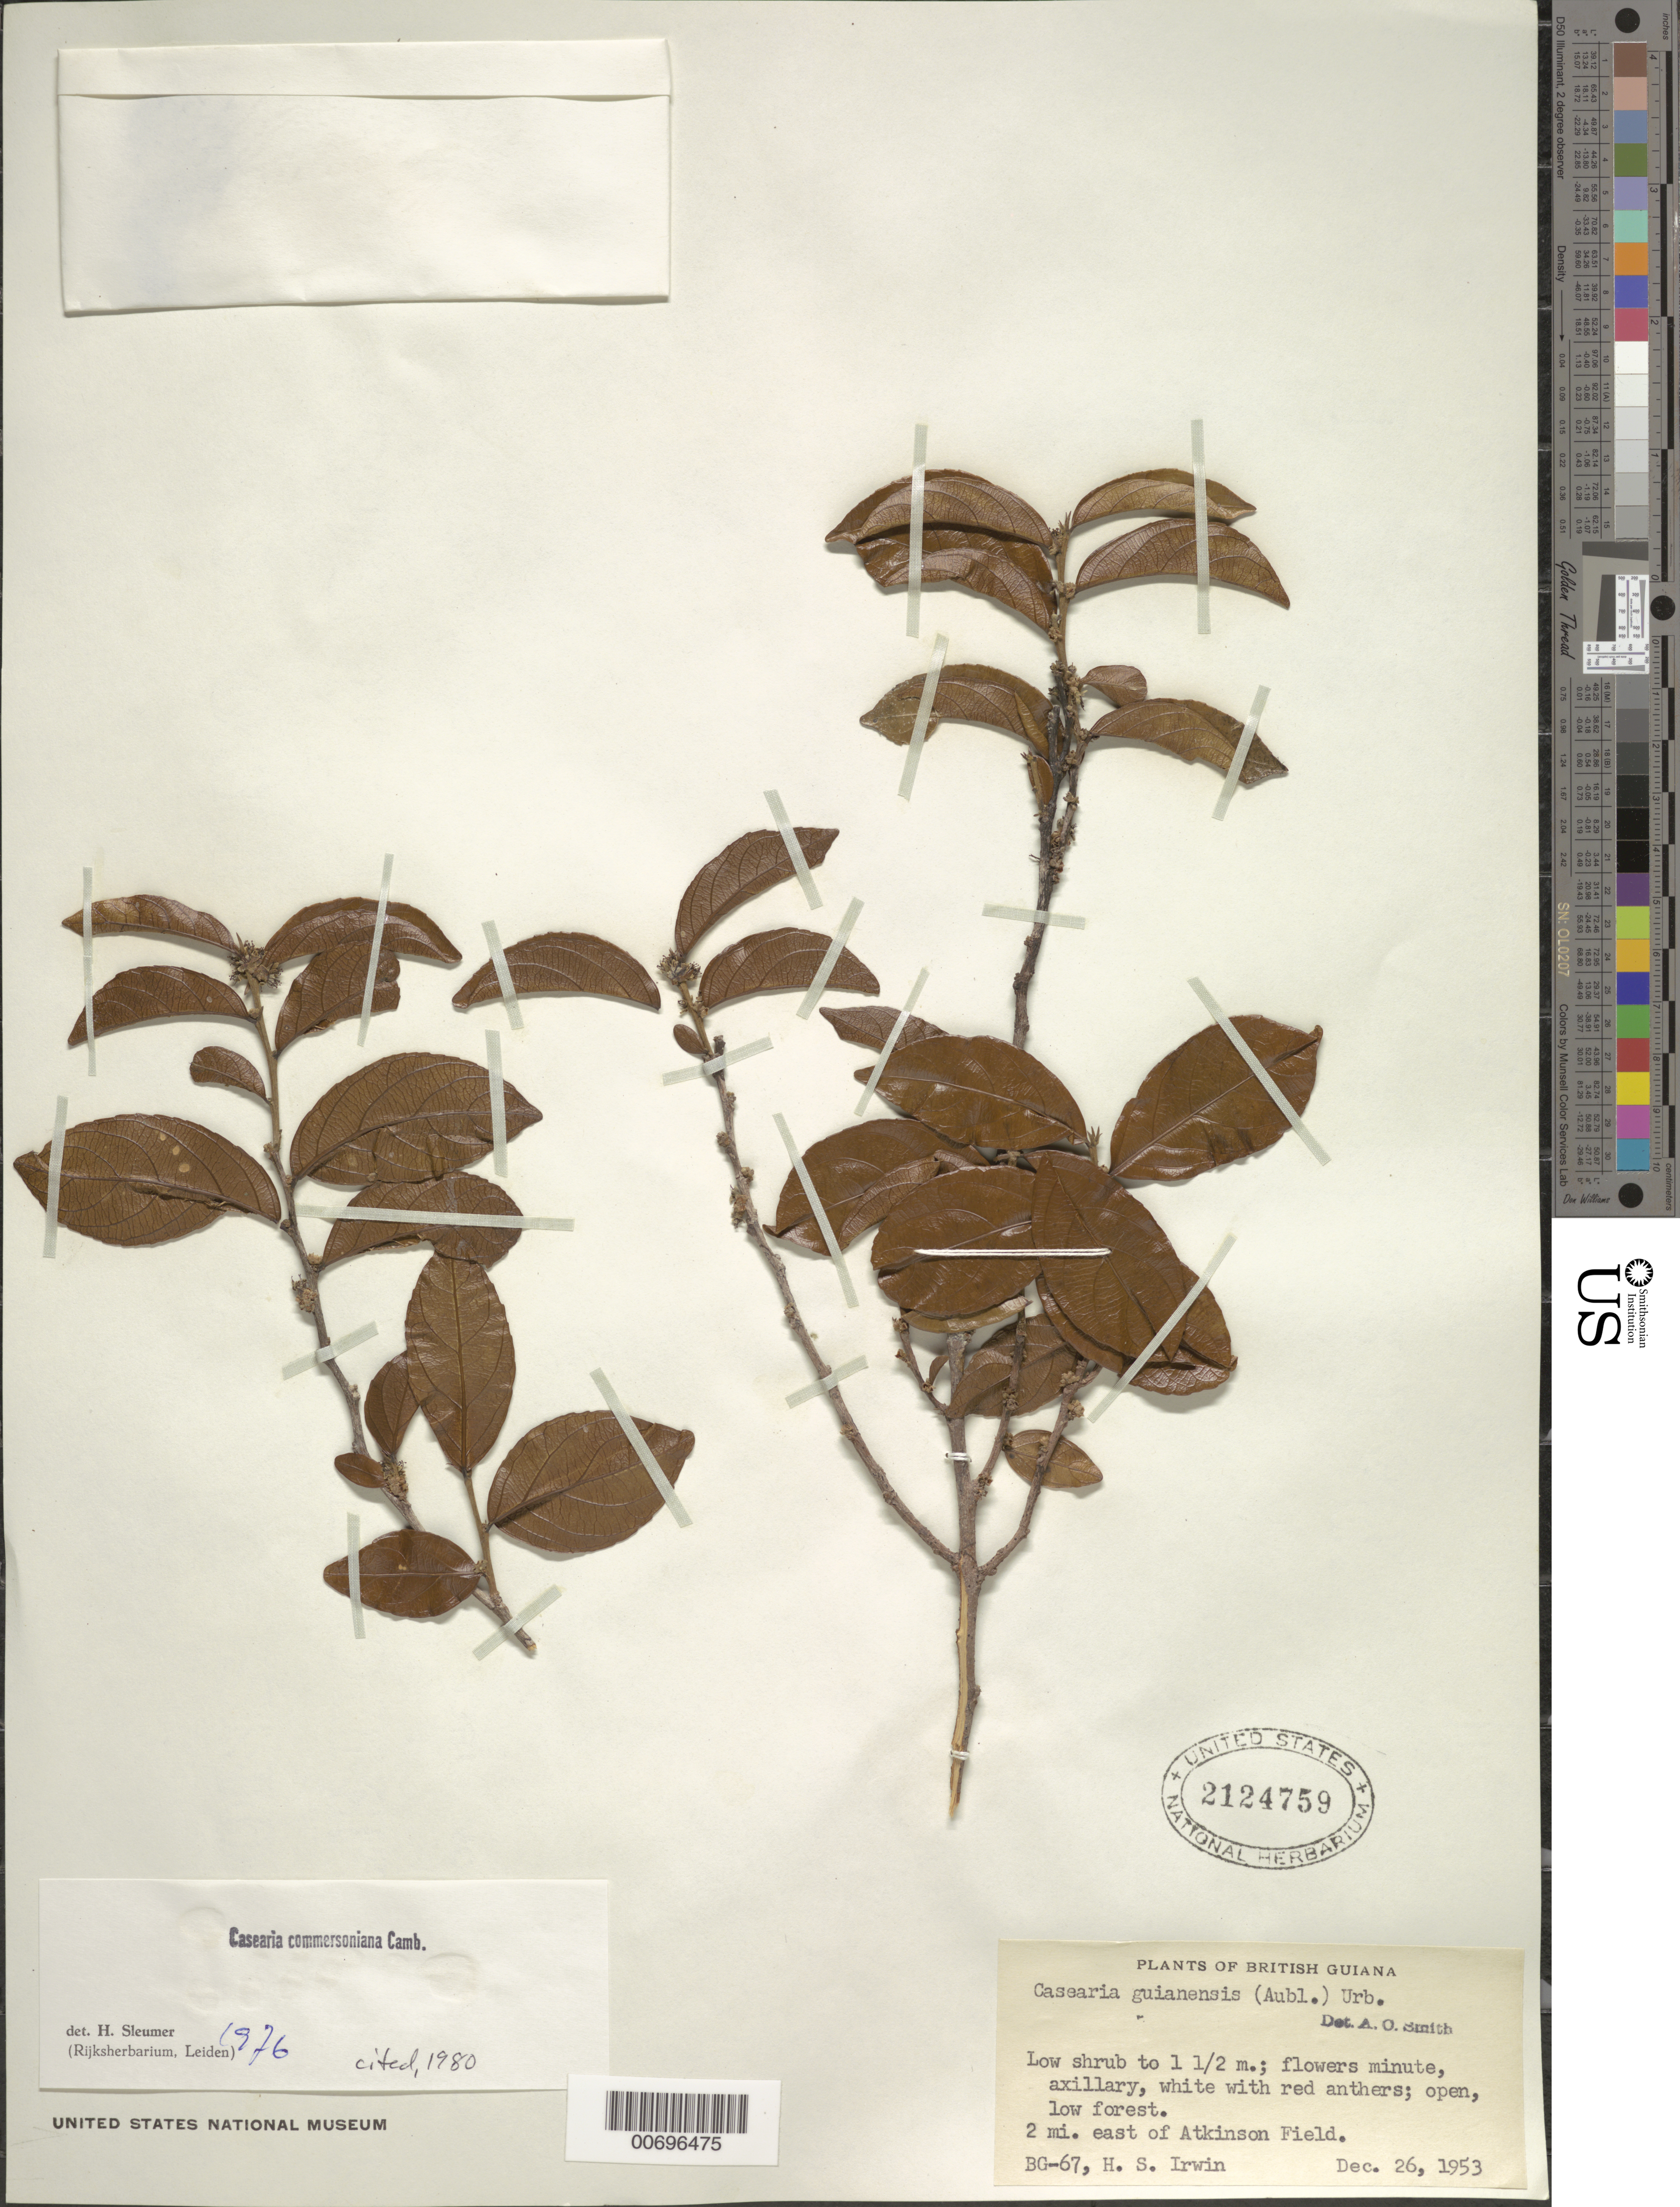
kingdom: Plantae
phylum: Tracheophyta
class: Magnoliopsida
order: Malpighiales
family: Salicaceae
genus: Piparea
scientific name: Piparea dentata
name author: Aubl.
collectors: H. Irwin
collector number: BG 67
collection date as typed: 26-Dec-53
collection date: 1953-12-26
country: Guyana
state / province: Demerara-Mahaica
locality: Atkinson Field, 2 mi. E of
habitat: Low forest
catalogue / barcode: US 2124759